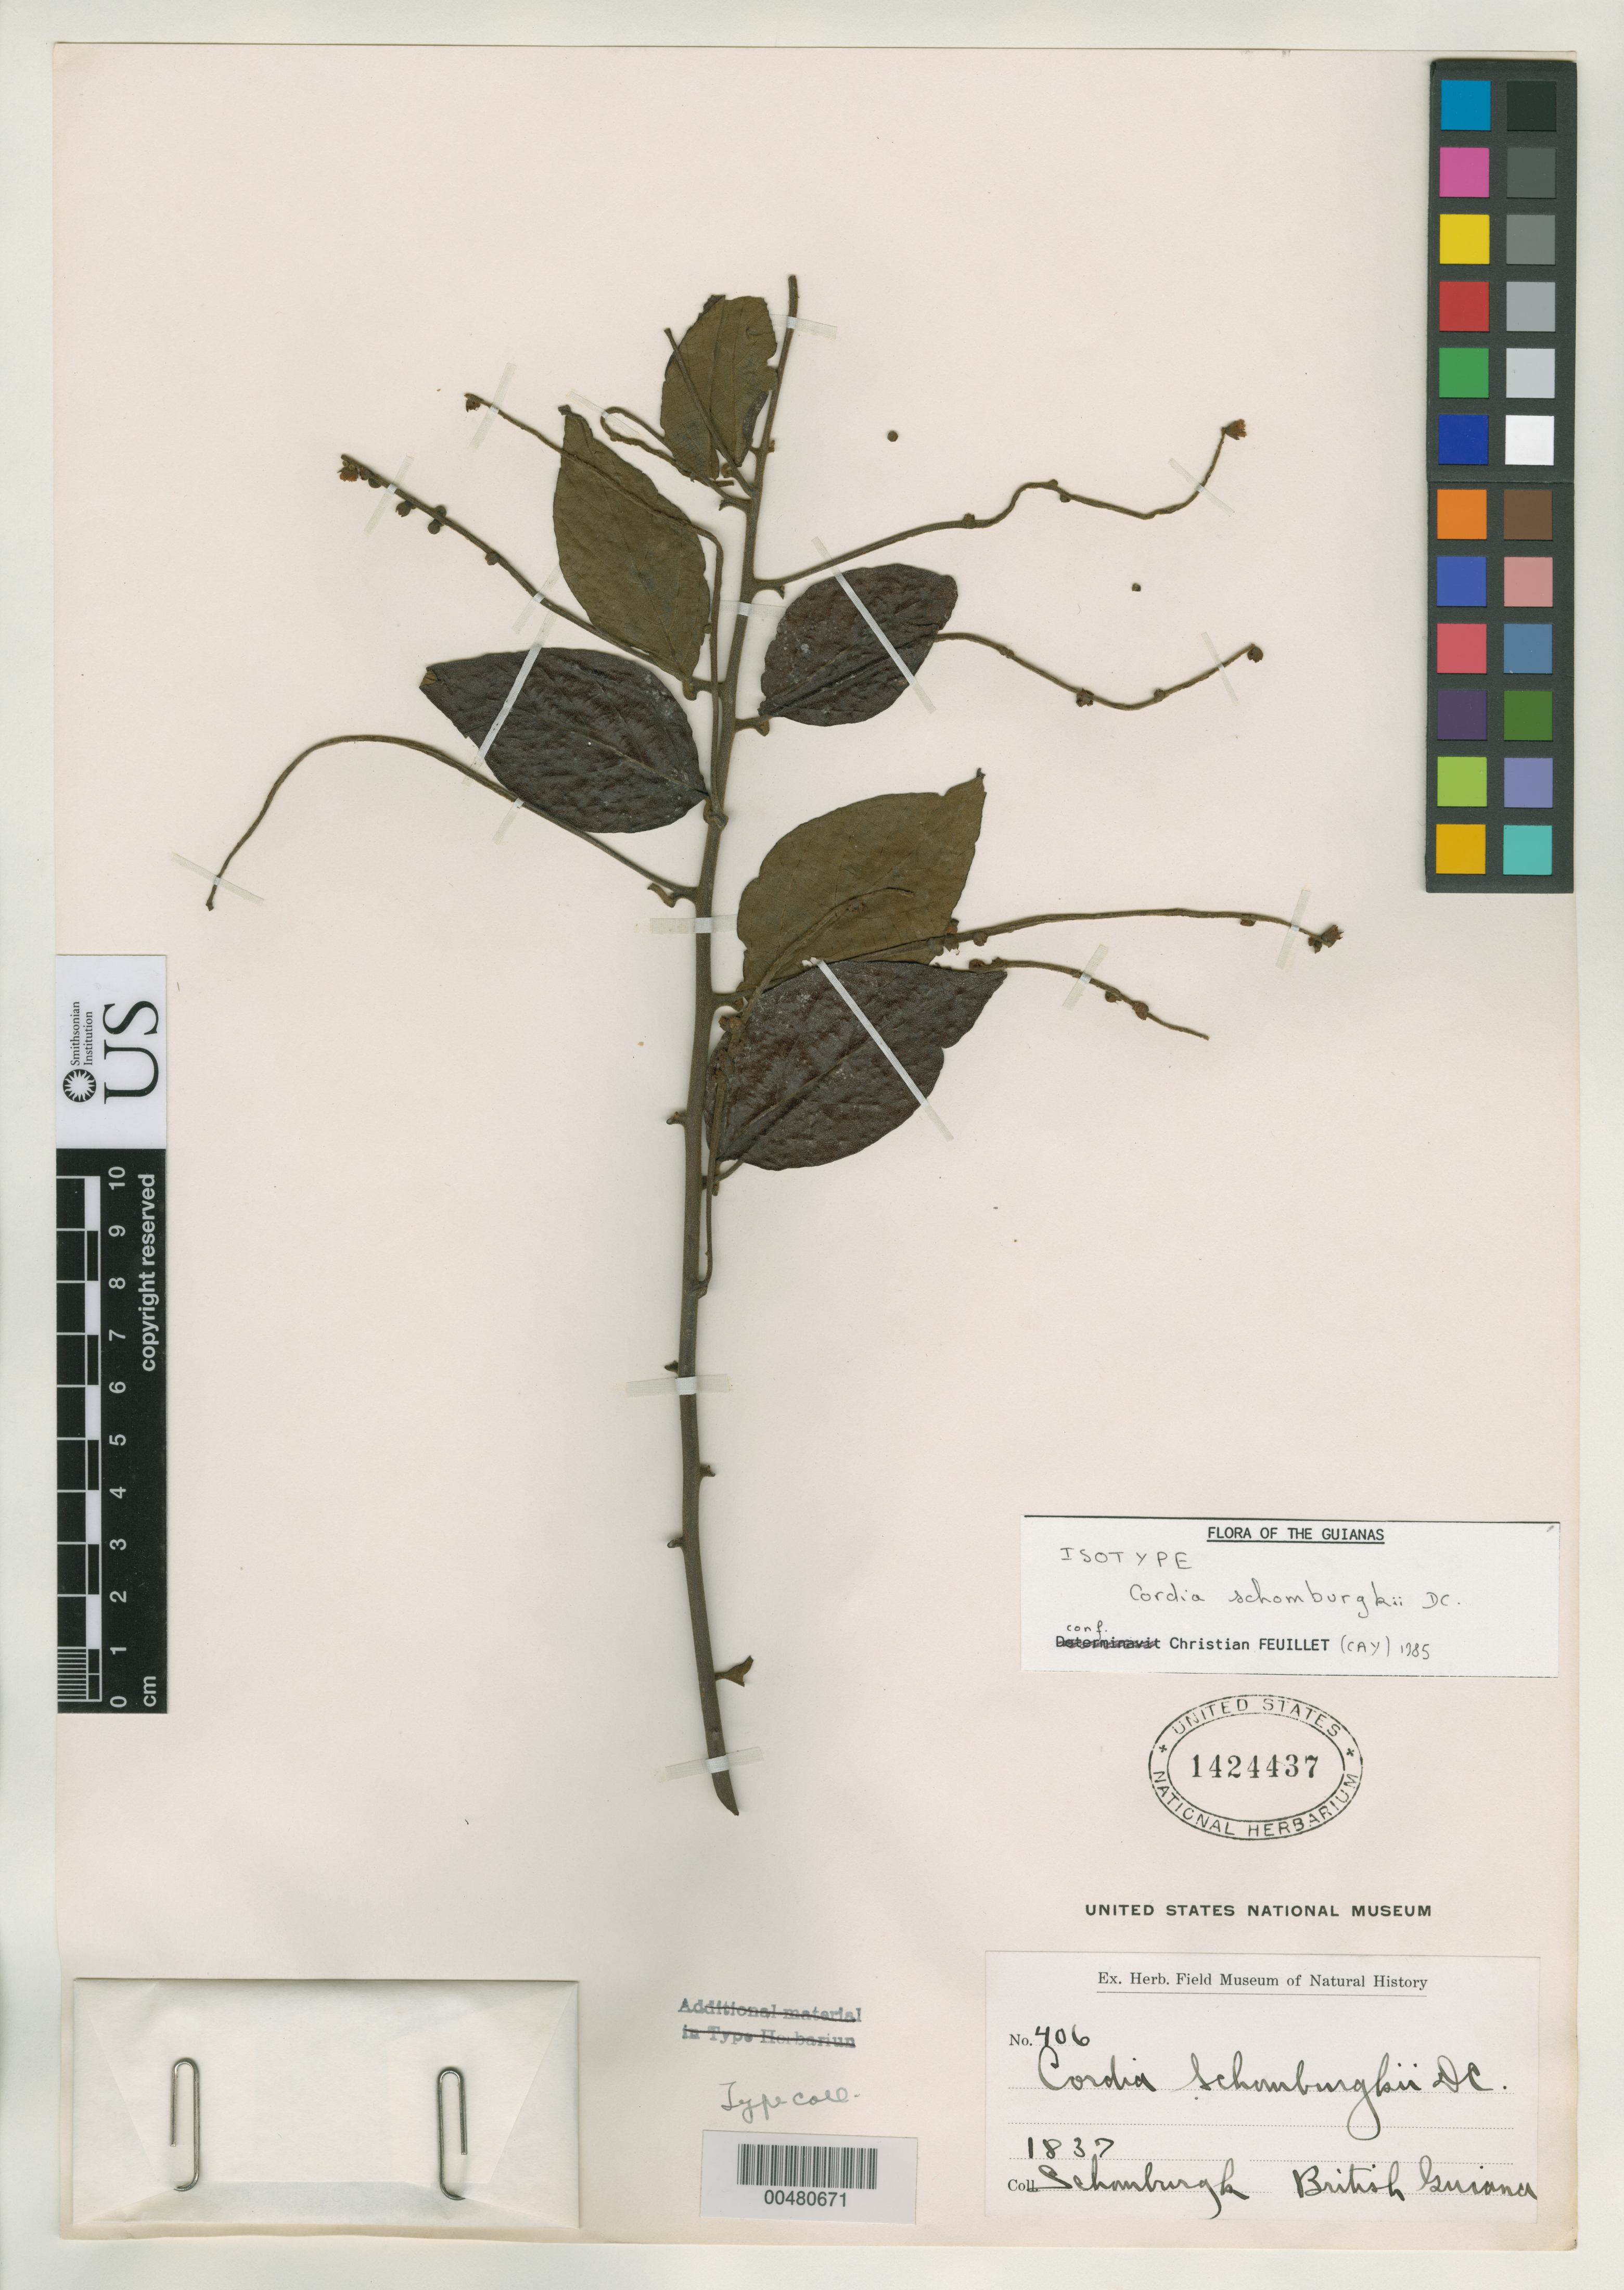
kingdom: Plantae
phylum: Tracheophyta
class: Magnoliopsida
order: Boraginales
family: Cordiaceae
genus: Cordia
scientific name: Cordia schomburgkii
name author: A. DC. in DC.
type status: Isotype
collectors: M. R. Schomburgk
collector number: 406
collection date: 1837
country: Guyana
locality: British Guiana.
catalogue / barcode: US 1424437